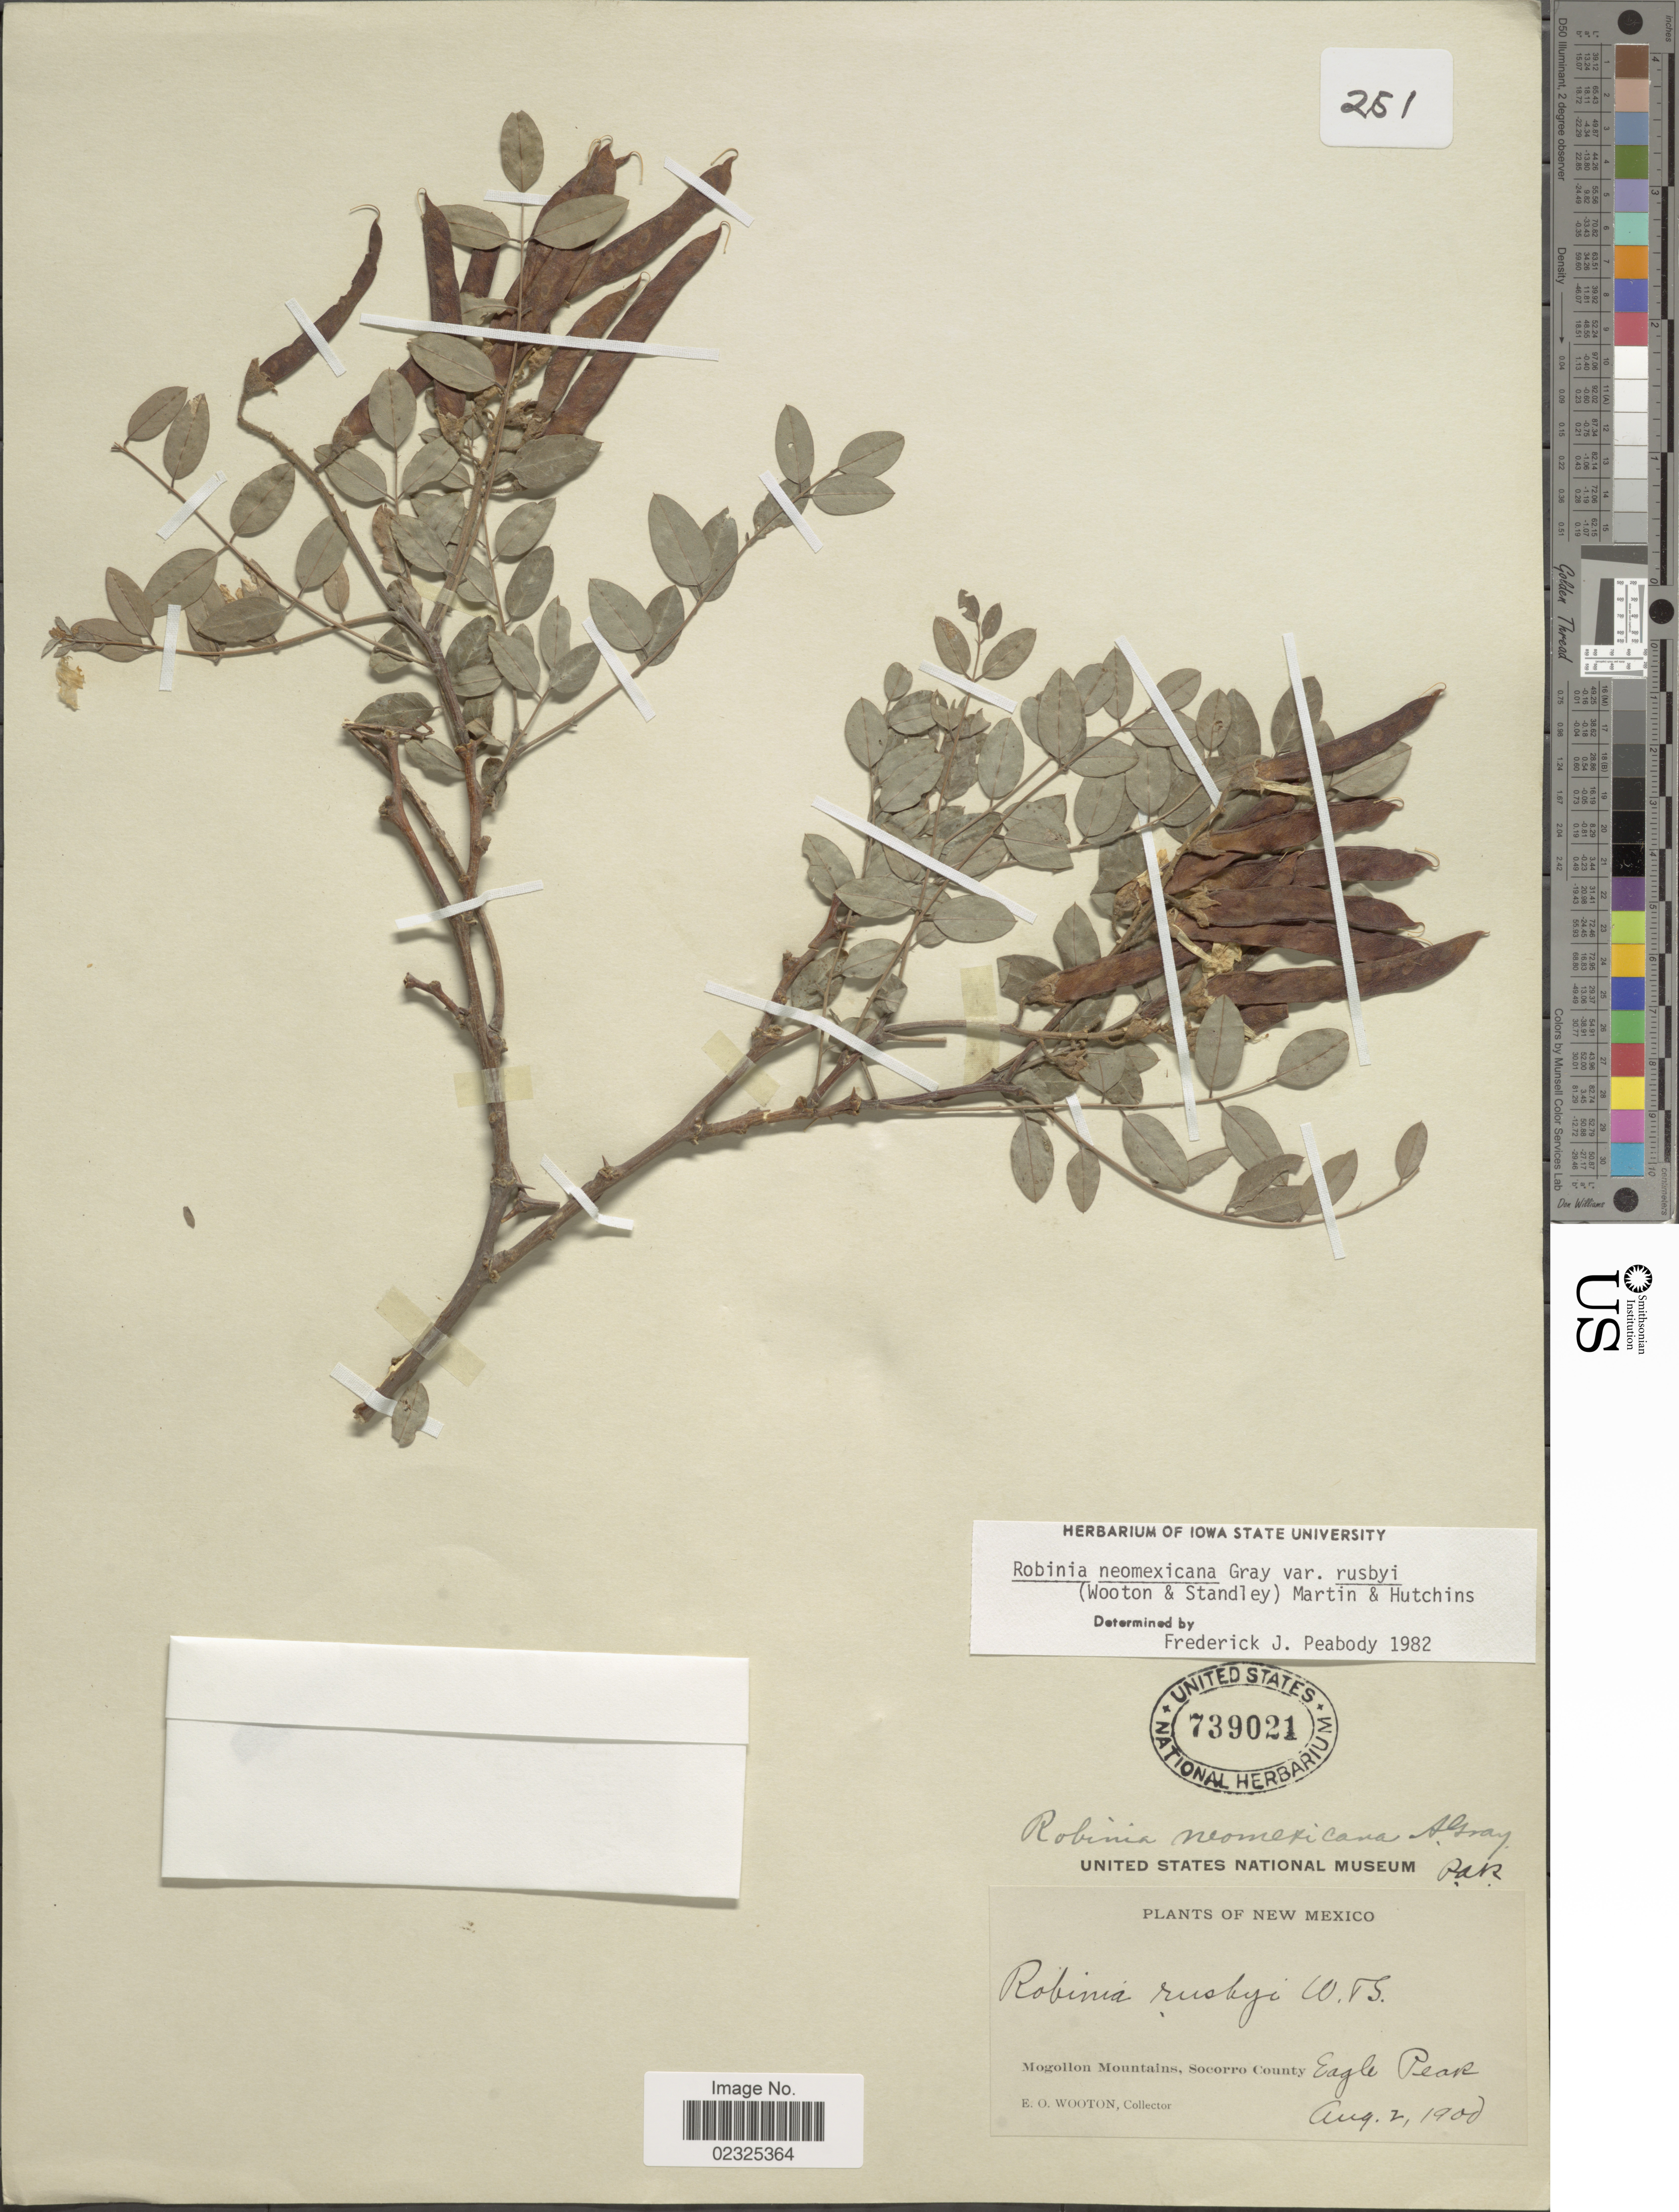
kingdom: Plantae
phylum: Tracheophyta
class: Magnoliopsida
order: Fabales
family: Fabaceae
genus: Robinia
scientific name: Robinia neomexicana var. rusbyi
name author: (Wooton & Standl.) W.C. Martin & C.R. Hutchins ex Peabody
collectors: E. O. Wooton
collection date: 1900-08-02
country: United States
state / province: New Mexico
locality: Mogollon Mountains, Socorro County, Eagle Peak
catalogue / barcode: US 739021